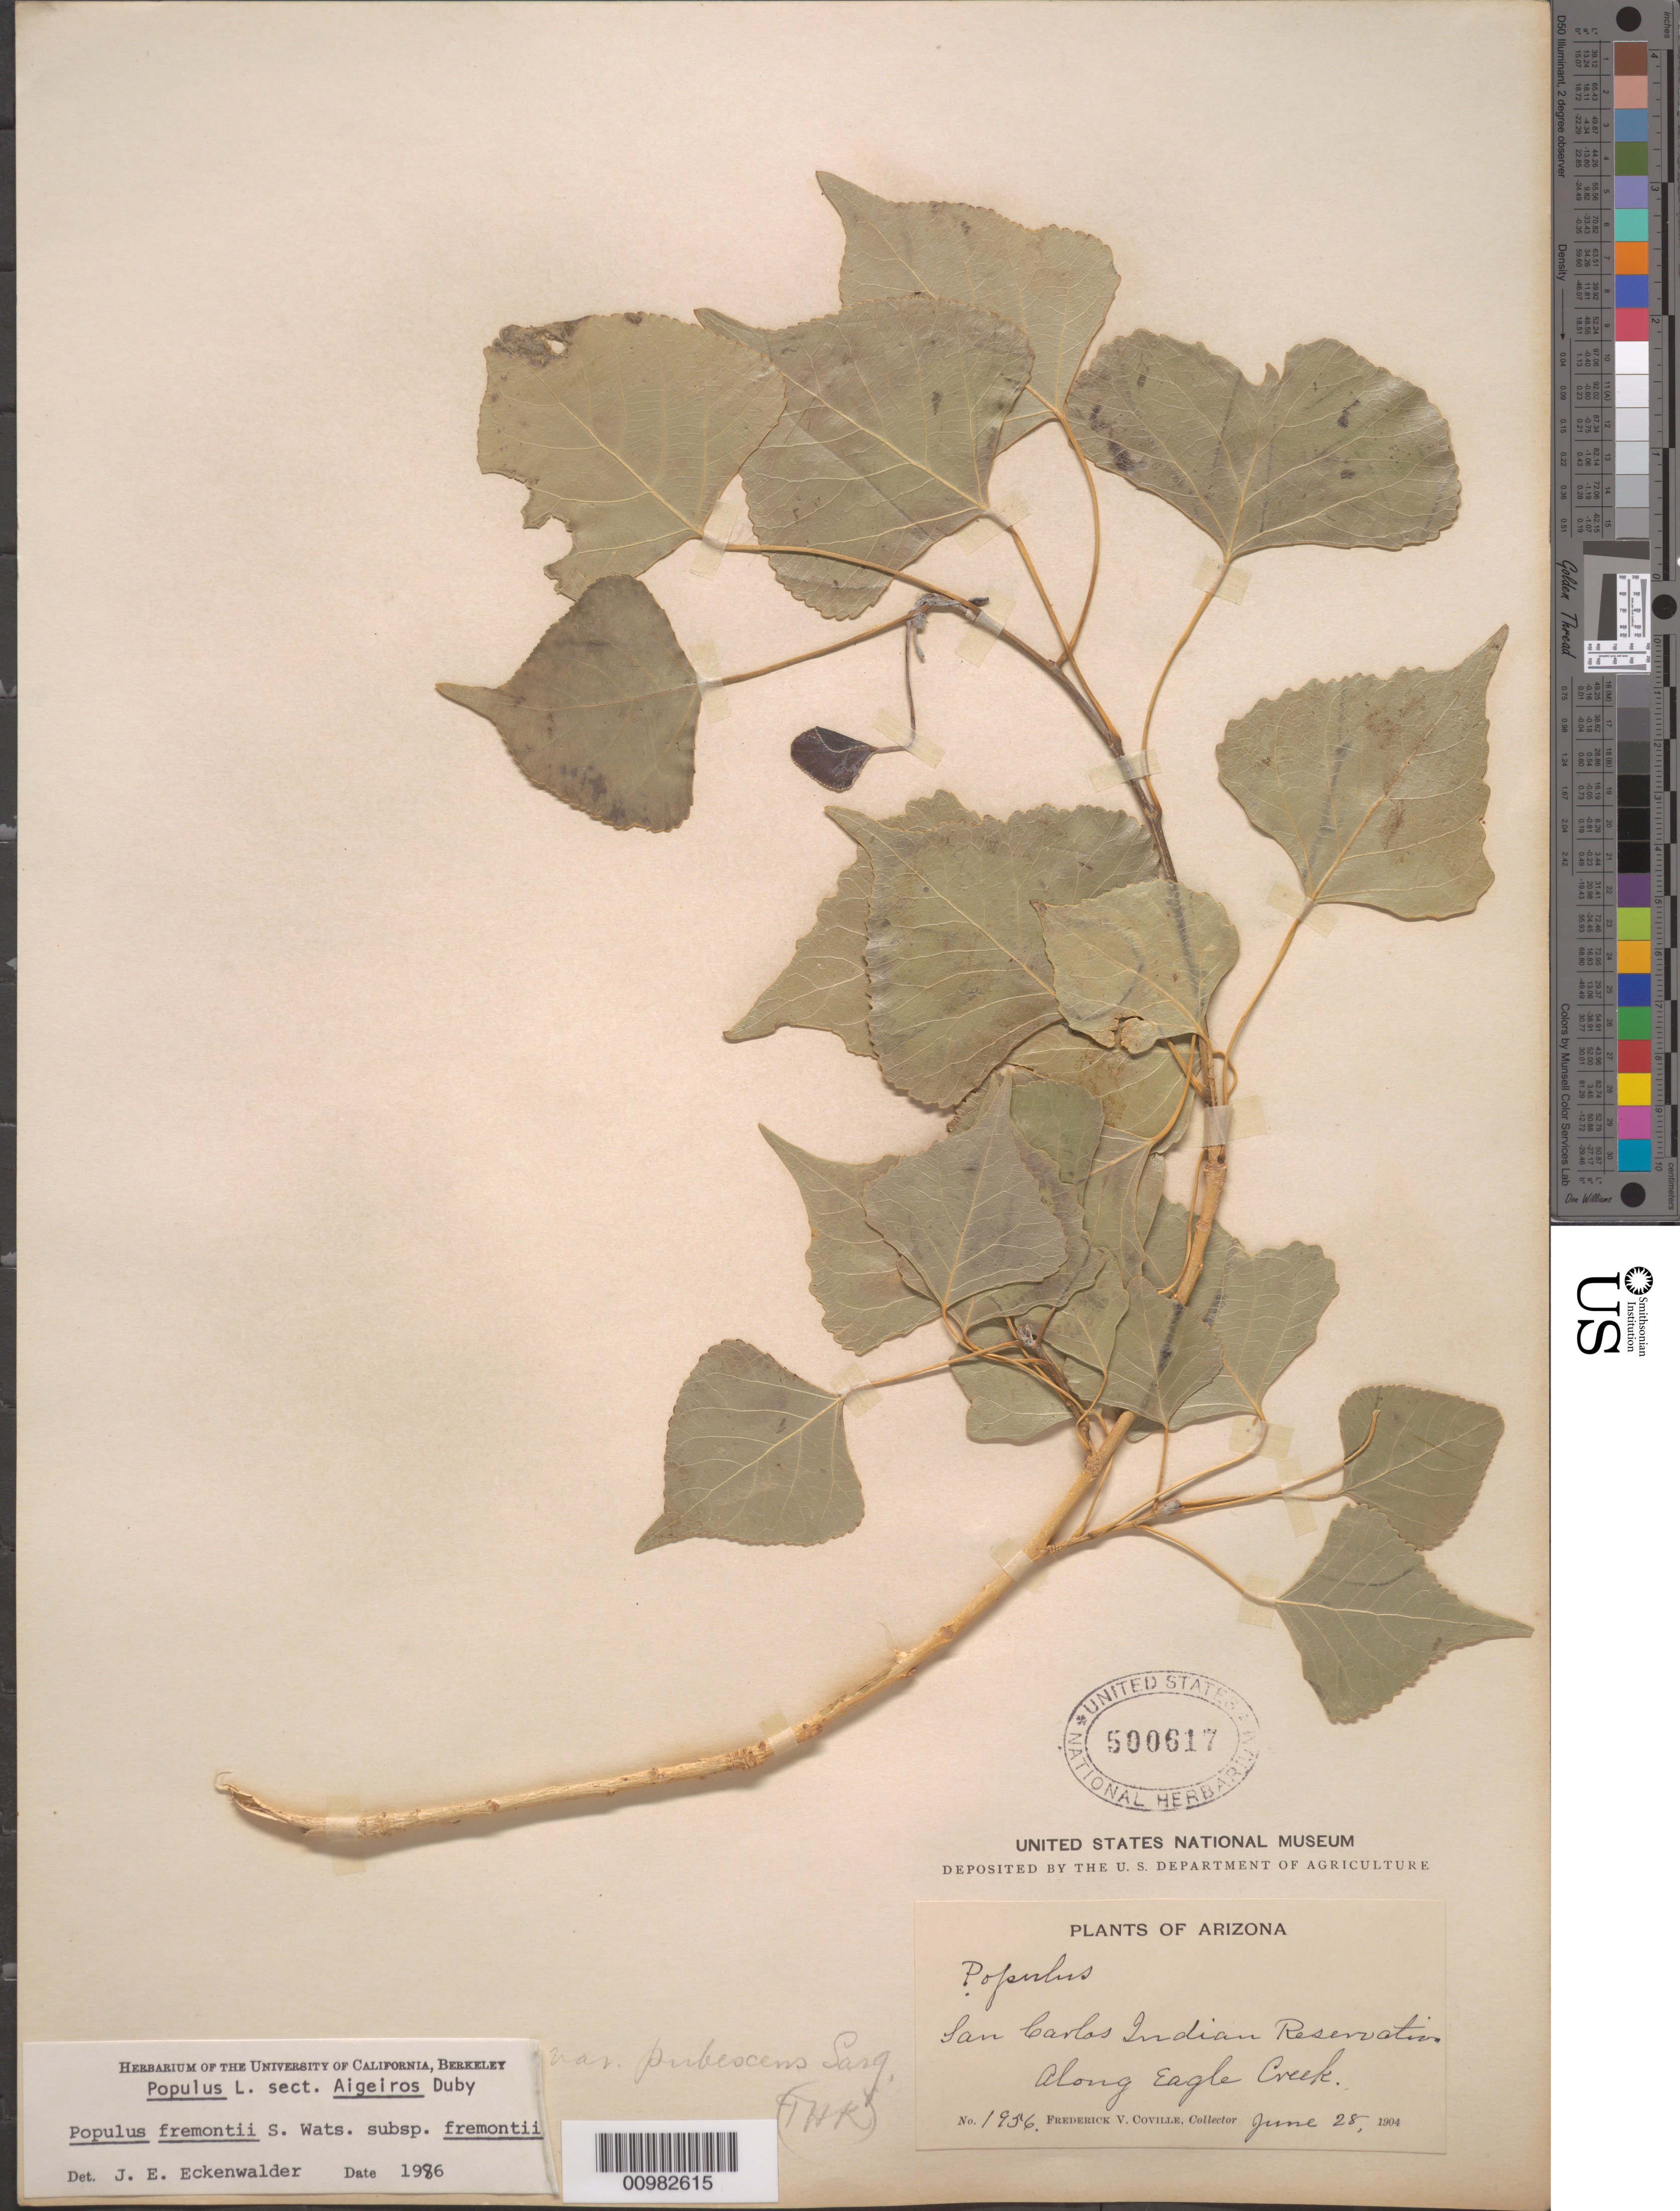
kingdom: Plantae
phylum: Tracheophyta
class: Magnoliopsida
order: Malpighiales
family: Salicaceae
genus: Populus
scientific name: Populus fremontii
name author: S. Watson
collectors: F. V. Coville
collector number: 1956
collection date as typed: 28 Jun 1904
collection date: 1904-06-28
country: United States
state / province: Arizona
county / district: Greenlee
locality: San Carlos Indian Reservation along Eagle Creek.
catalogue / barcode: US 500617